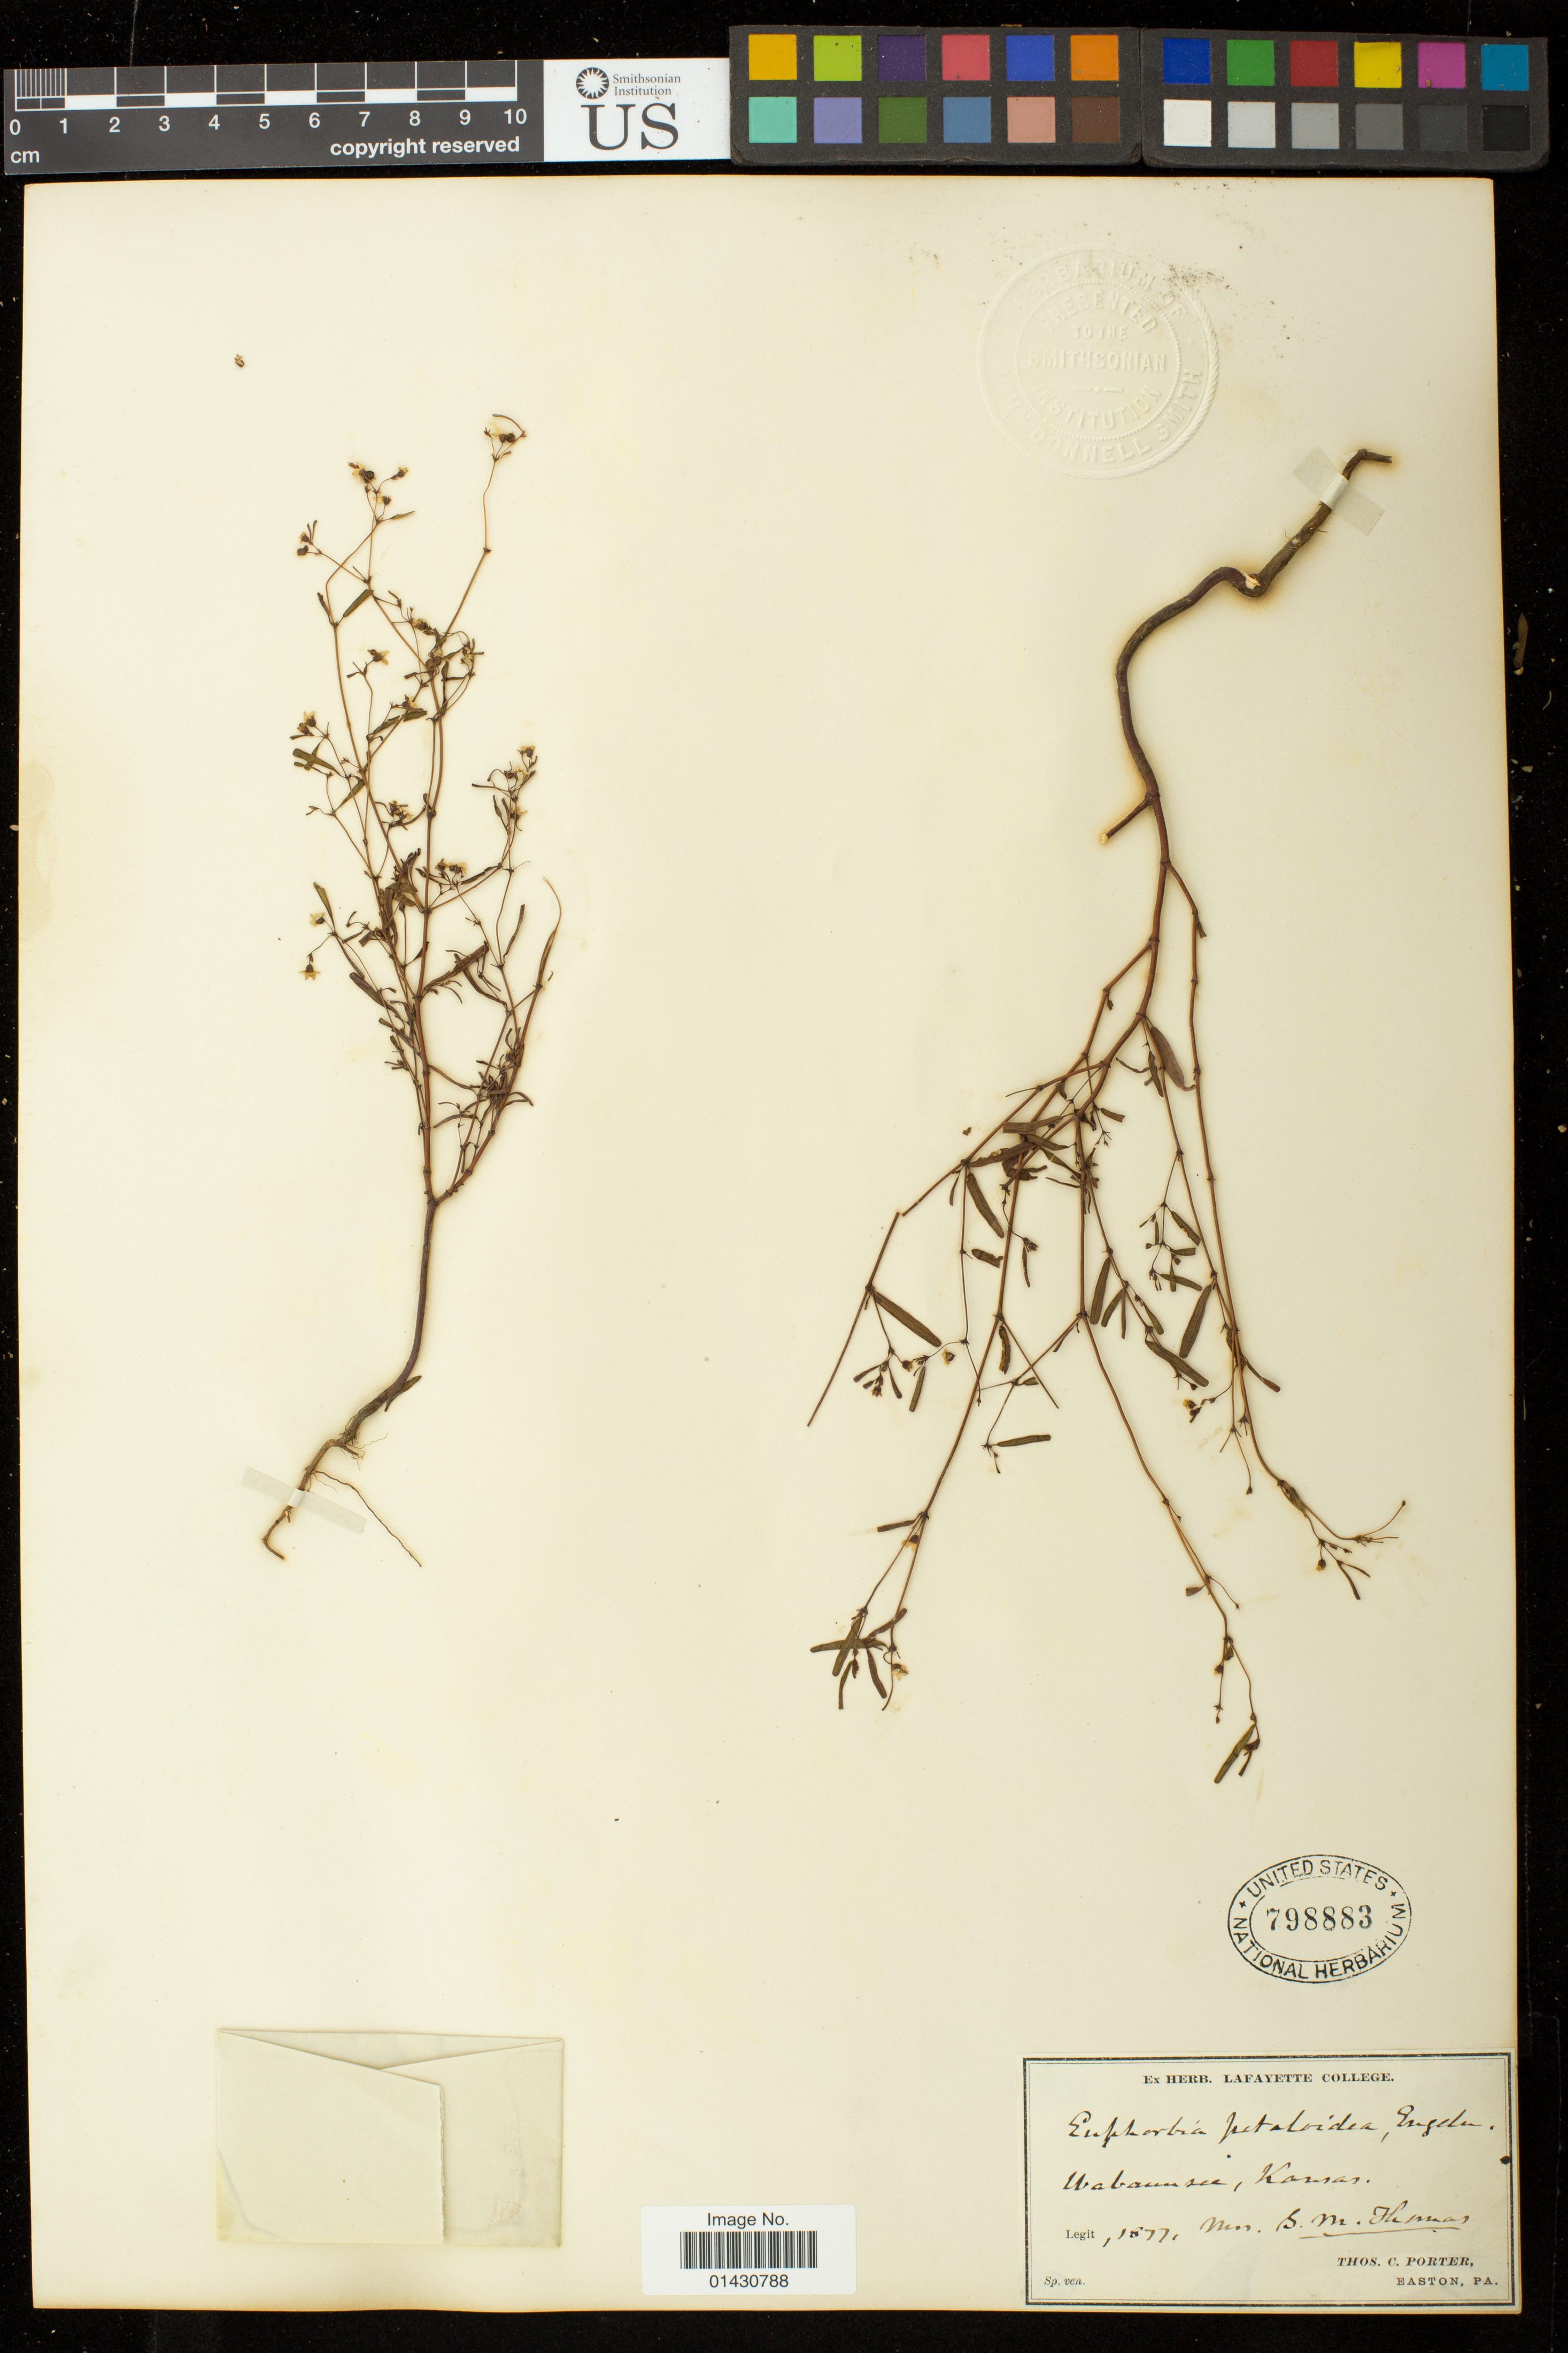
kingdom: Plantae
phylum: Tracheophyta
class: Magnoliopsida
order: Malpighiales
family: Euphorbiaceae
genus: Euphorbia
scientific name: Euphorbia missurica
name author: Raf.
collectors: S. M. Thomas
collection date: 1877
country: United States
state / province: Kansas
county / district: Wabaunsee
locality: Wabaunsee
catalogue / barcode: US 798883